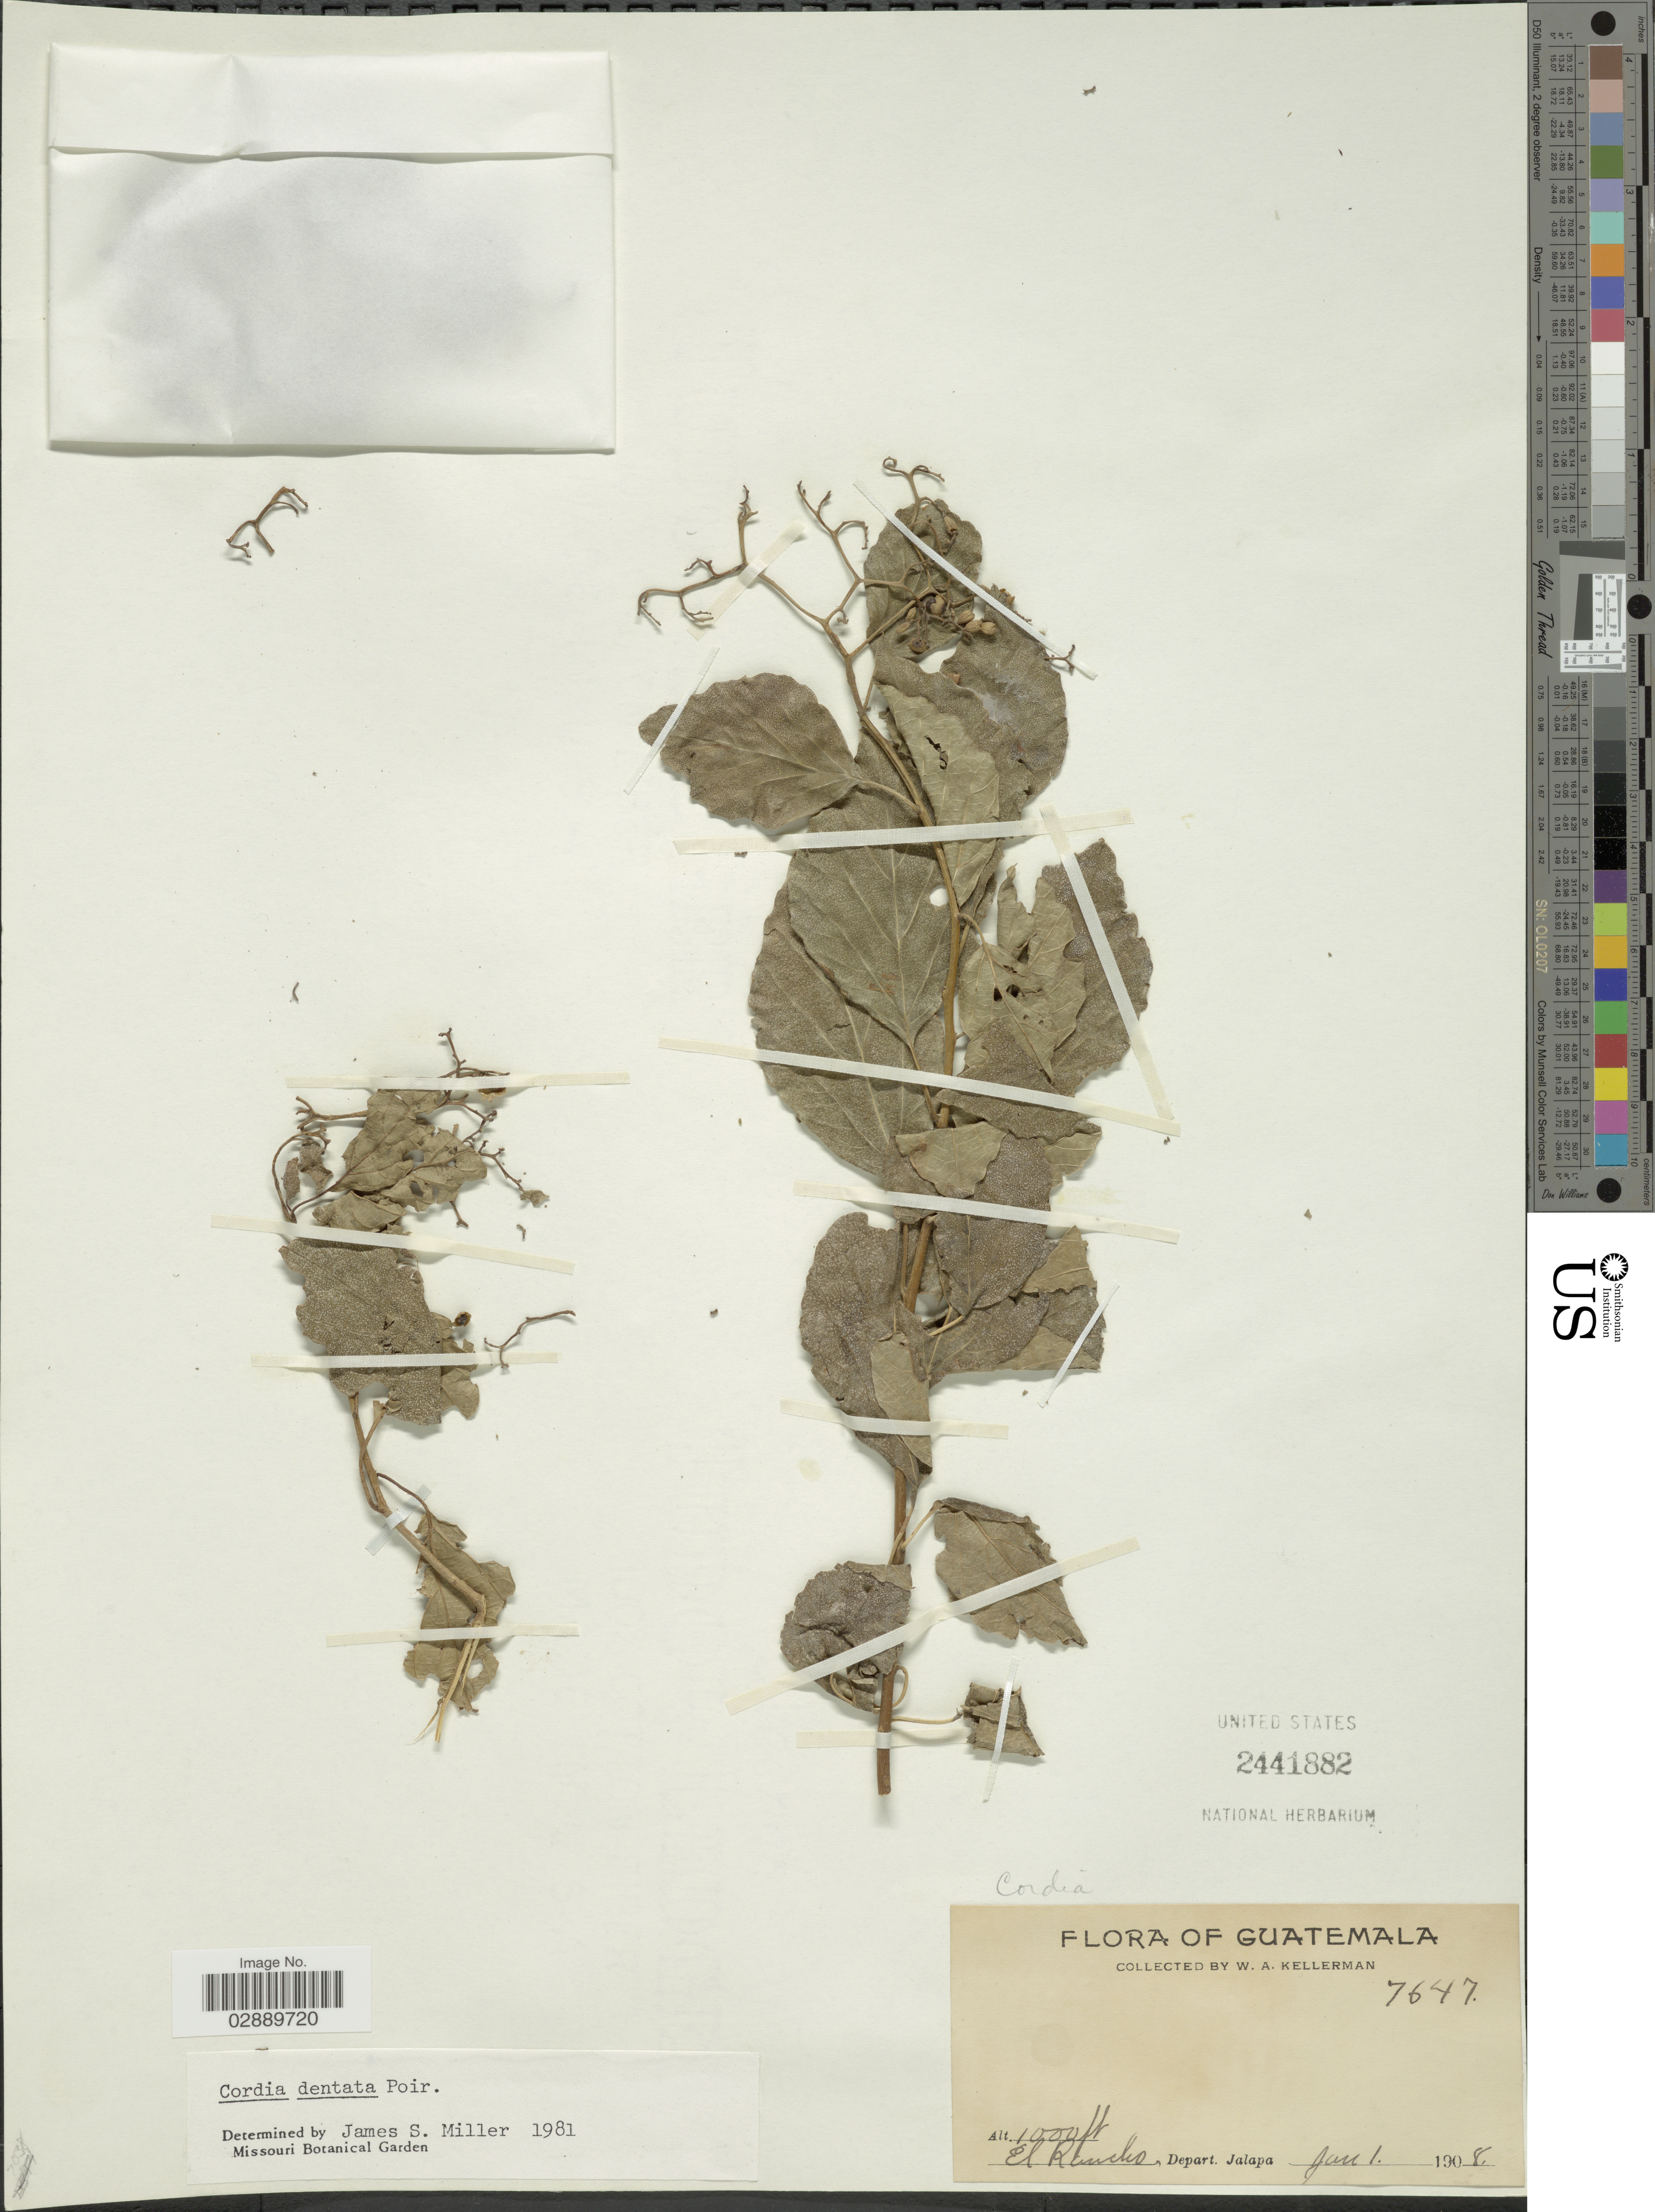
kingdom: Plantae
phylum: Tracheophyta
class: Magnoliopsida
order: Boraginales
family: Cordiaceae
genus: Cordia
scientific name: Cordia dentata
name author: Poir.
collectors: W. Kellerman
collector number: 7647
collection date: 1908-01-01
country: Guatemala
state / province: Jalapa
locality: El Rancho, Depart. Jalapa.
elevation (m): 305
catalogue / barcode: US 2441882